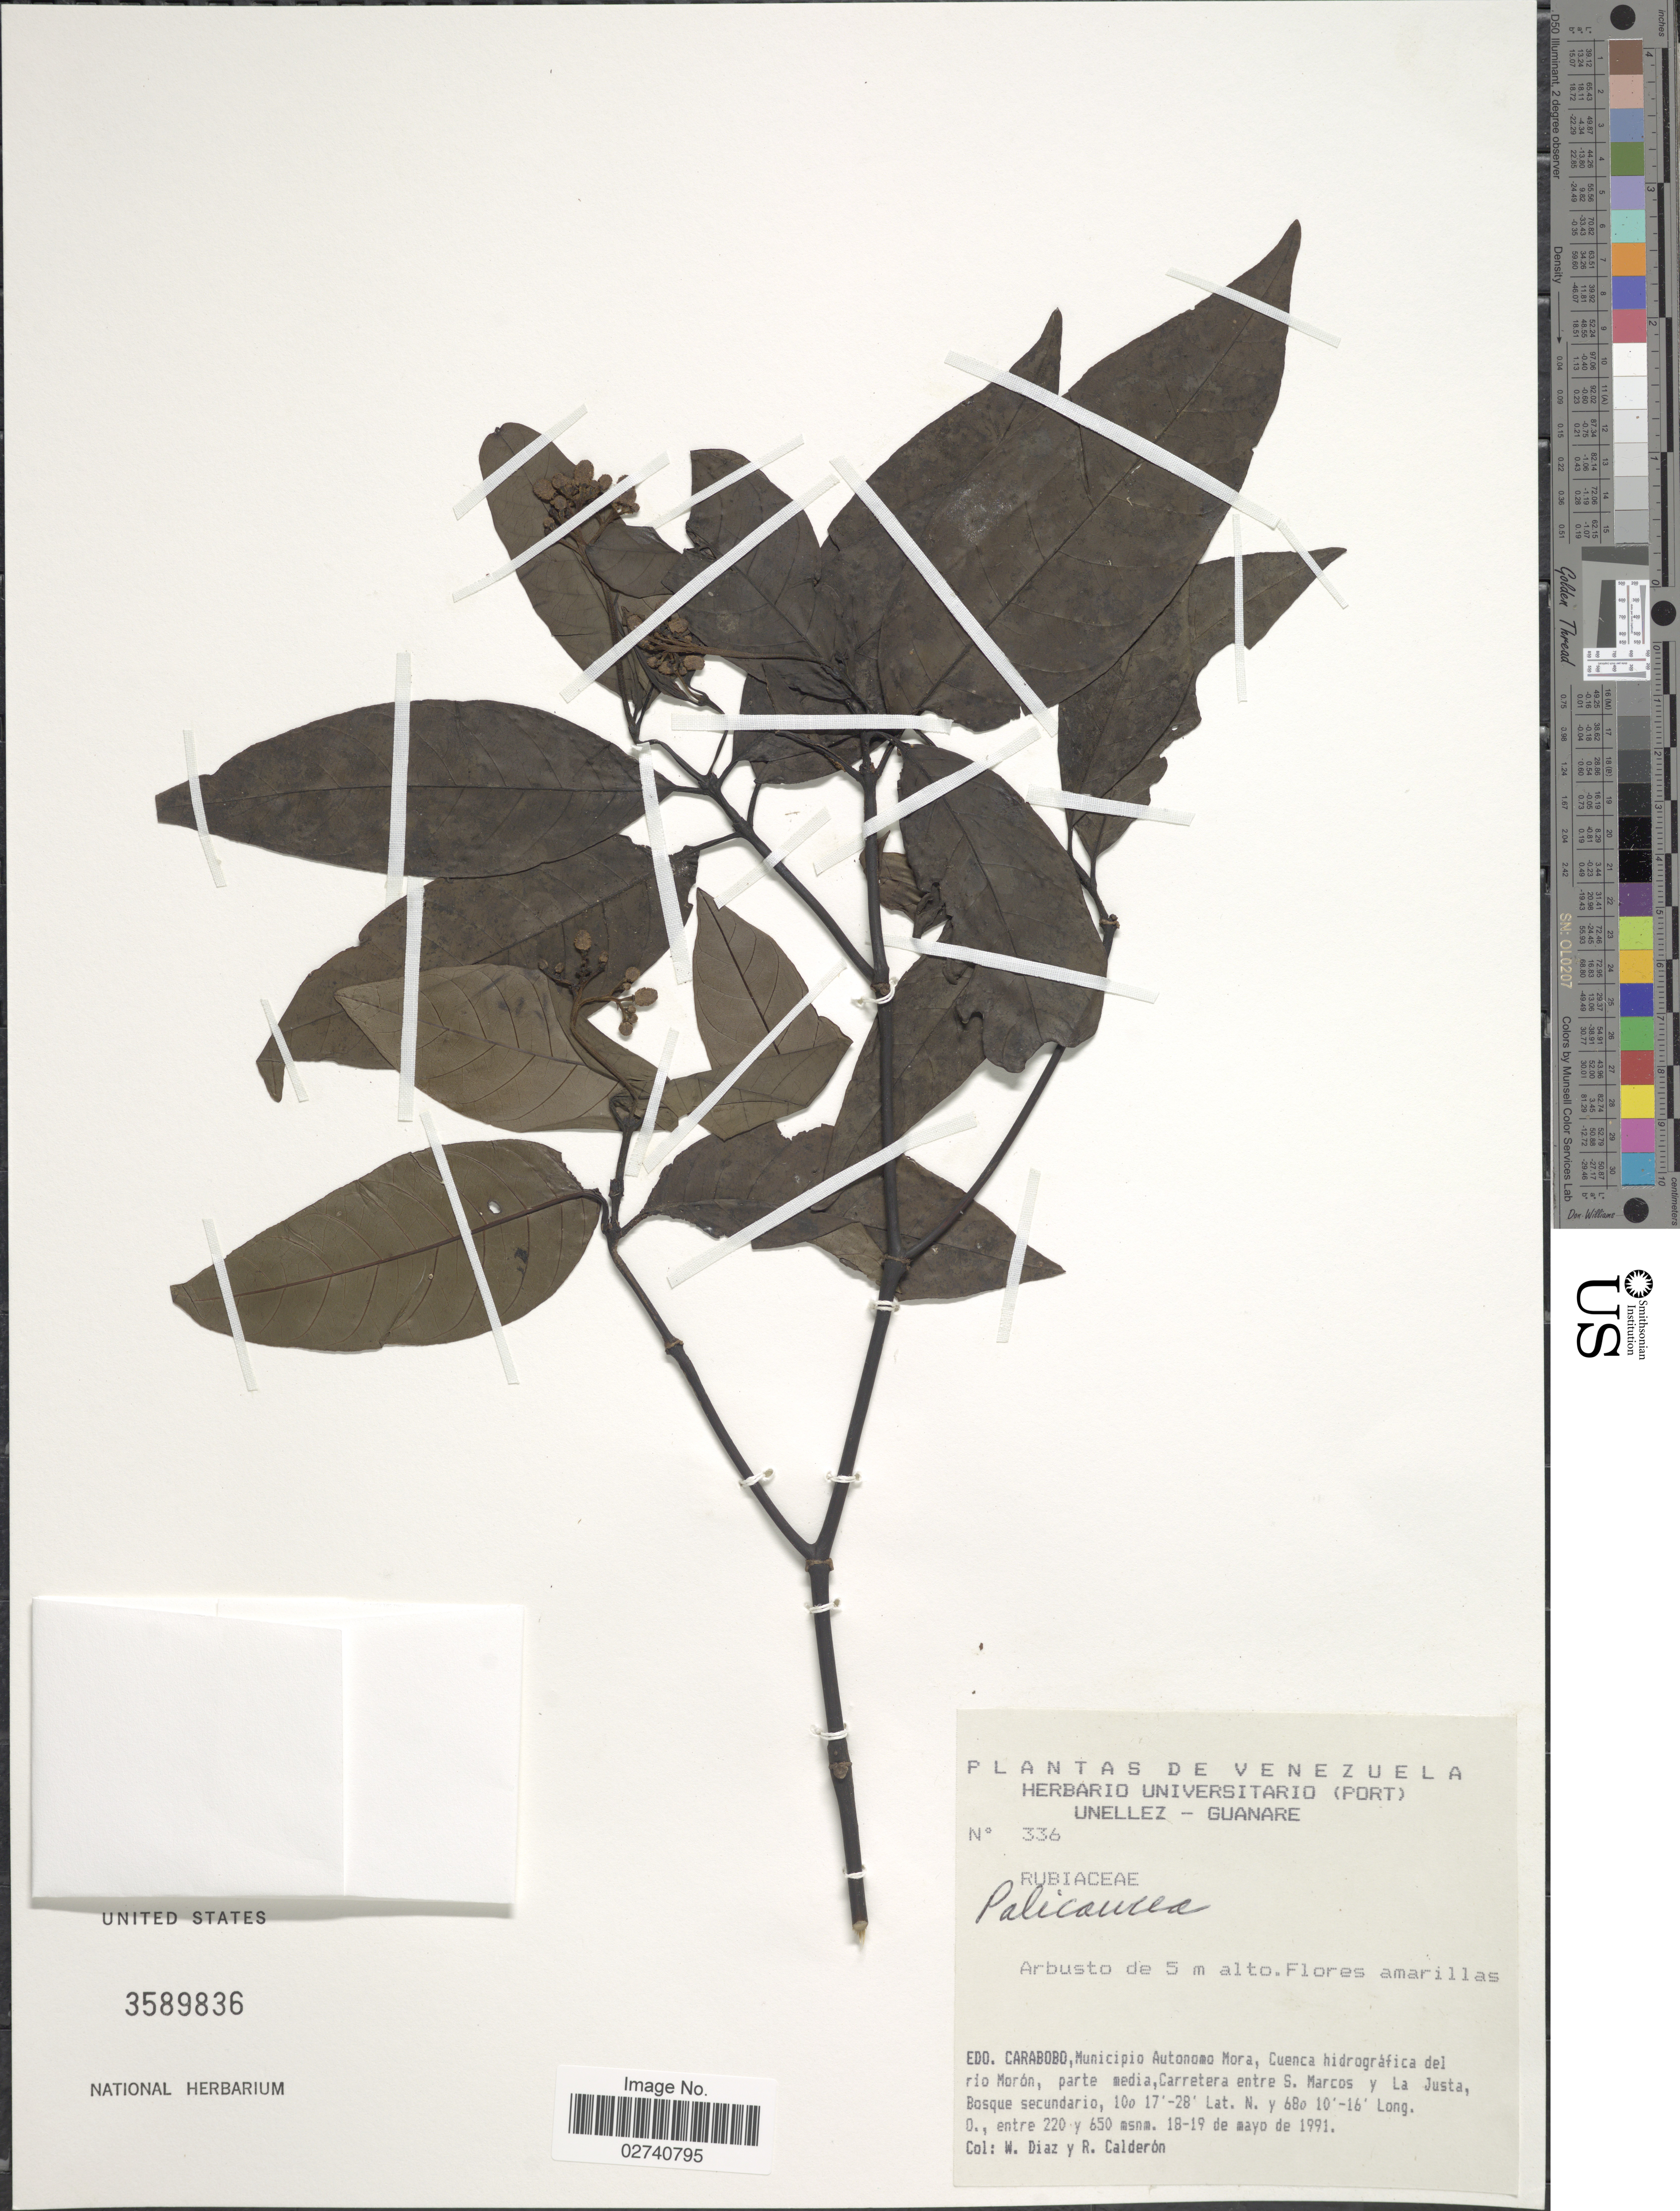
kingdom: Plantae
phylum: Tracheophyta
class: Magnoliopsida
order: Gentianales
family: Rubiaceae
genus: Palicourea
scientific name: Palicourea sp.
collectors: W. Díaz P. & R. Calderón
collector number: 336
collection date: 1991-05-18/1991-05-19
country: Venezuela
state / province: Carabobo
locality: Municipio Autonomo Mora, Cuenca hidrografica del rio Moron, parte media, Carretera entre S. Marcos y La Justa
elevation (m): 220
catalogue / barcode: US 3589836